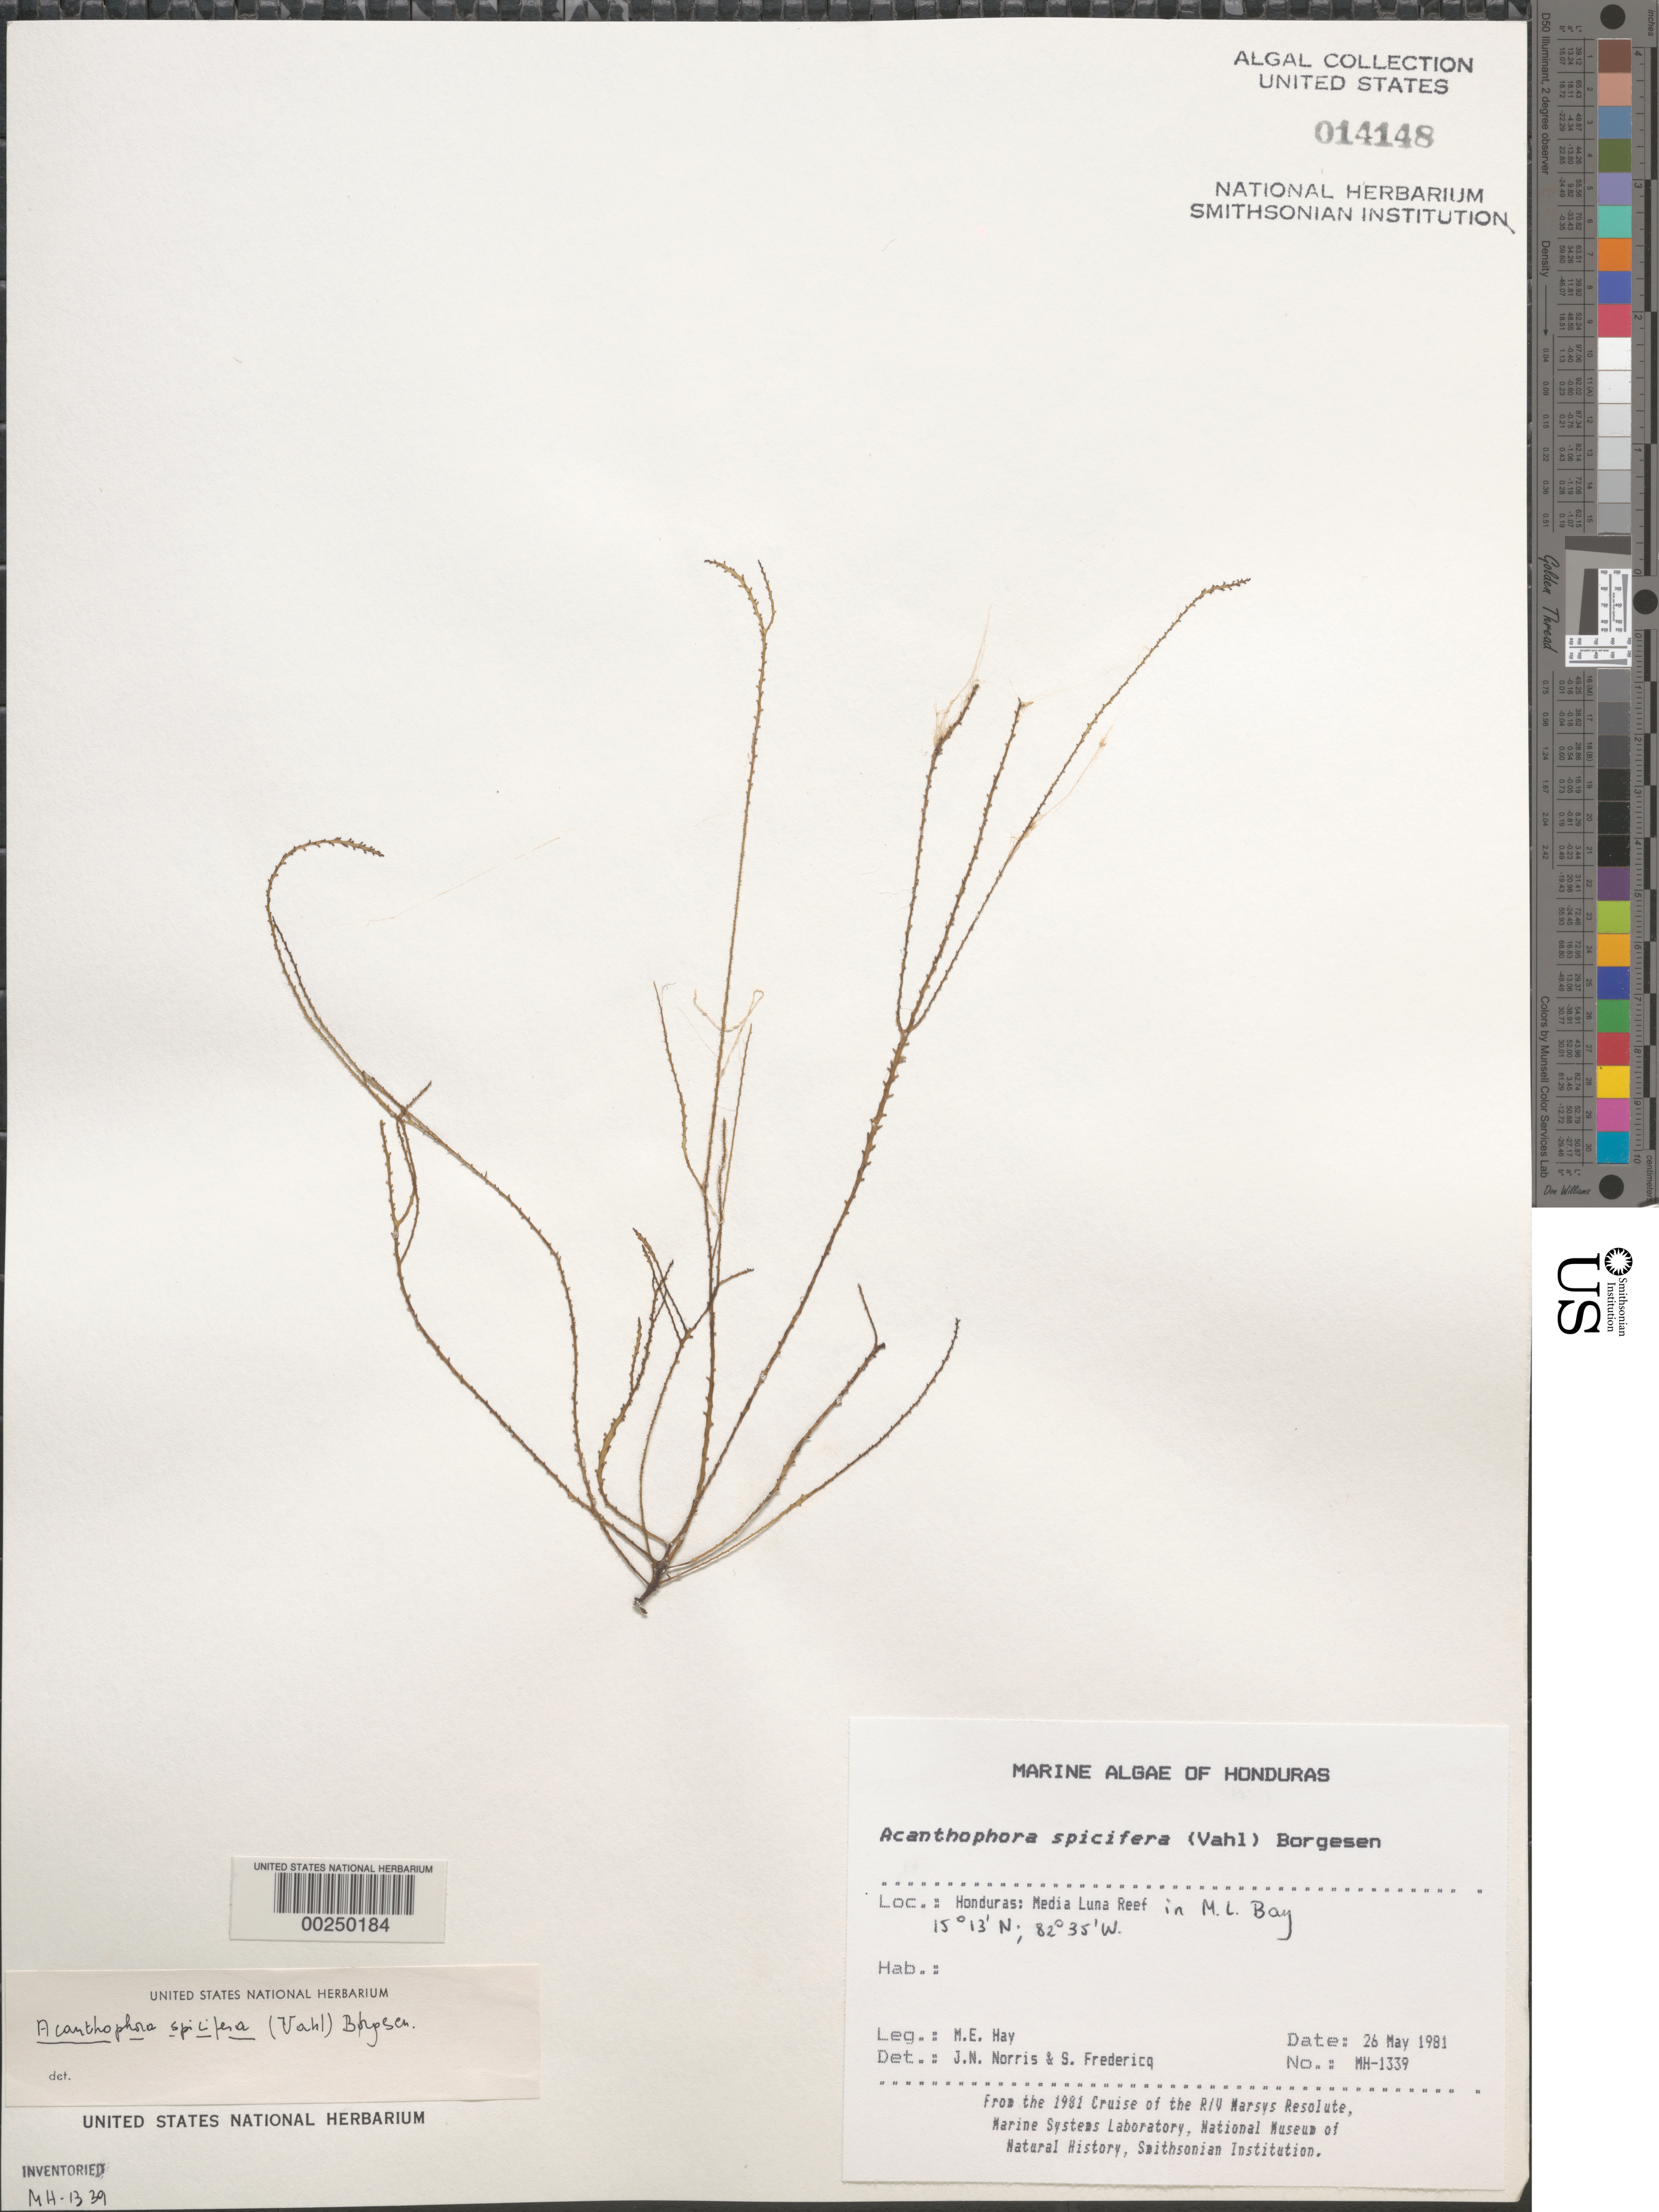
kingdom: Plantae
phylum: Rhodophyta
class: Florideophyceae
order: Ceramiales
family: Rhodomelaceae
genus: Acanthophora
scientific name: Acanthophora spicifera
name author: (Vahl) Børgesen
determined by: Norris, J. N.; Fredericq, S.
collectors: M. E. Hay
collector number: MEH-1339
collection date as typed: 26 May 1981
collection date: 1981-05-26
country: Honduras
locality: Media Luna Reef, Media Luna Bay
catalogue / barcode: US 14148